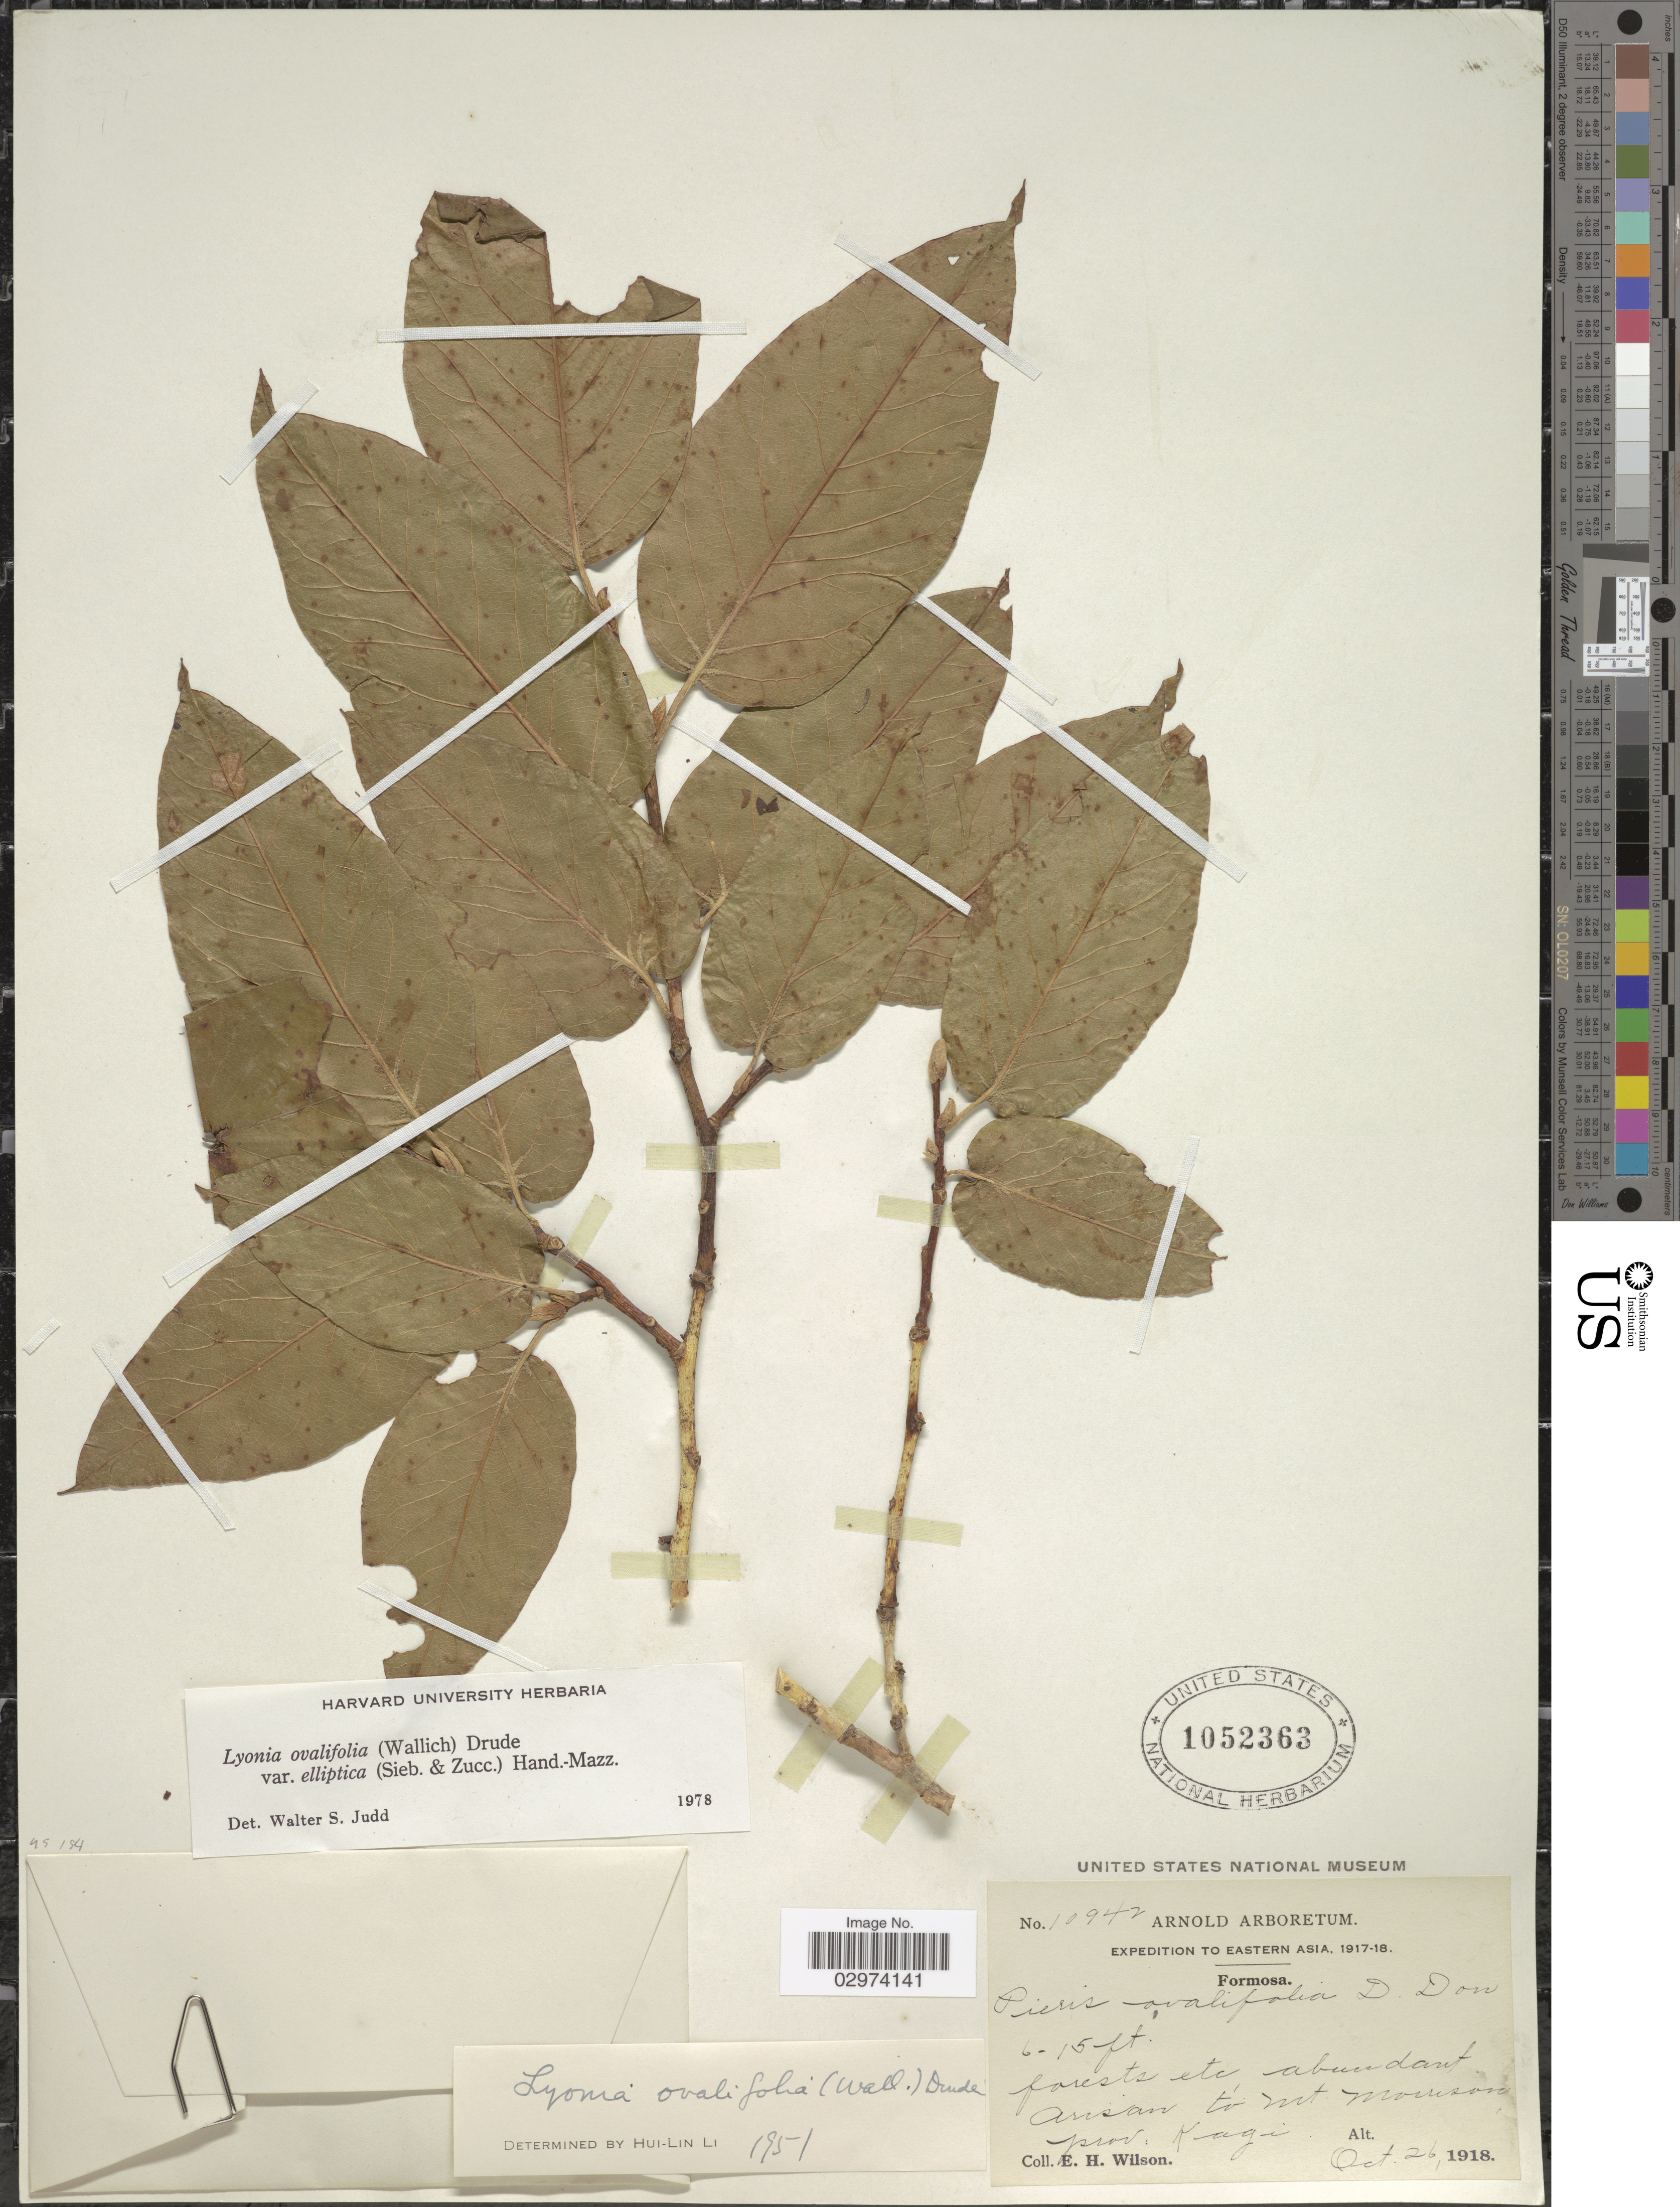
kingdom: Plantae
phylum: Tracheophyta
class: Magnoliopsida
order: Ericales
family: Ericaceae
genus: Lyonia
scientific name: Lyonia ovalifolia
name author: (Wall.) Drude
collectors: E. Wilson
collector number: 10942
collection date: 1918-10-26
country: Taiwan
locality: Formosa. Forests etc, abundant Arisan to Mt. Morrison prov. Kagi.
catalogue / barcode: US 1052363